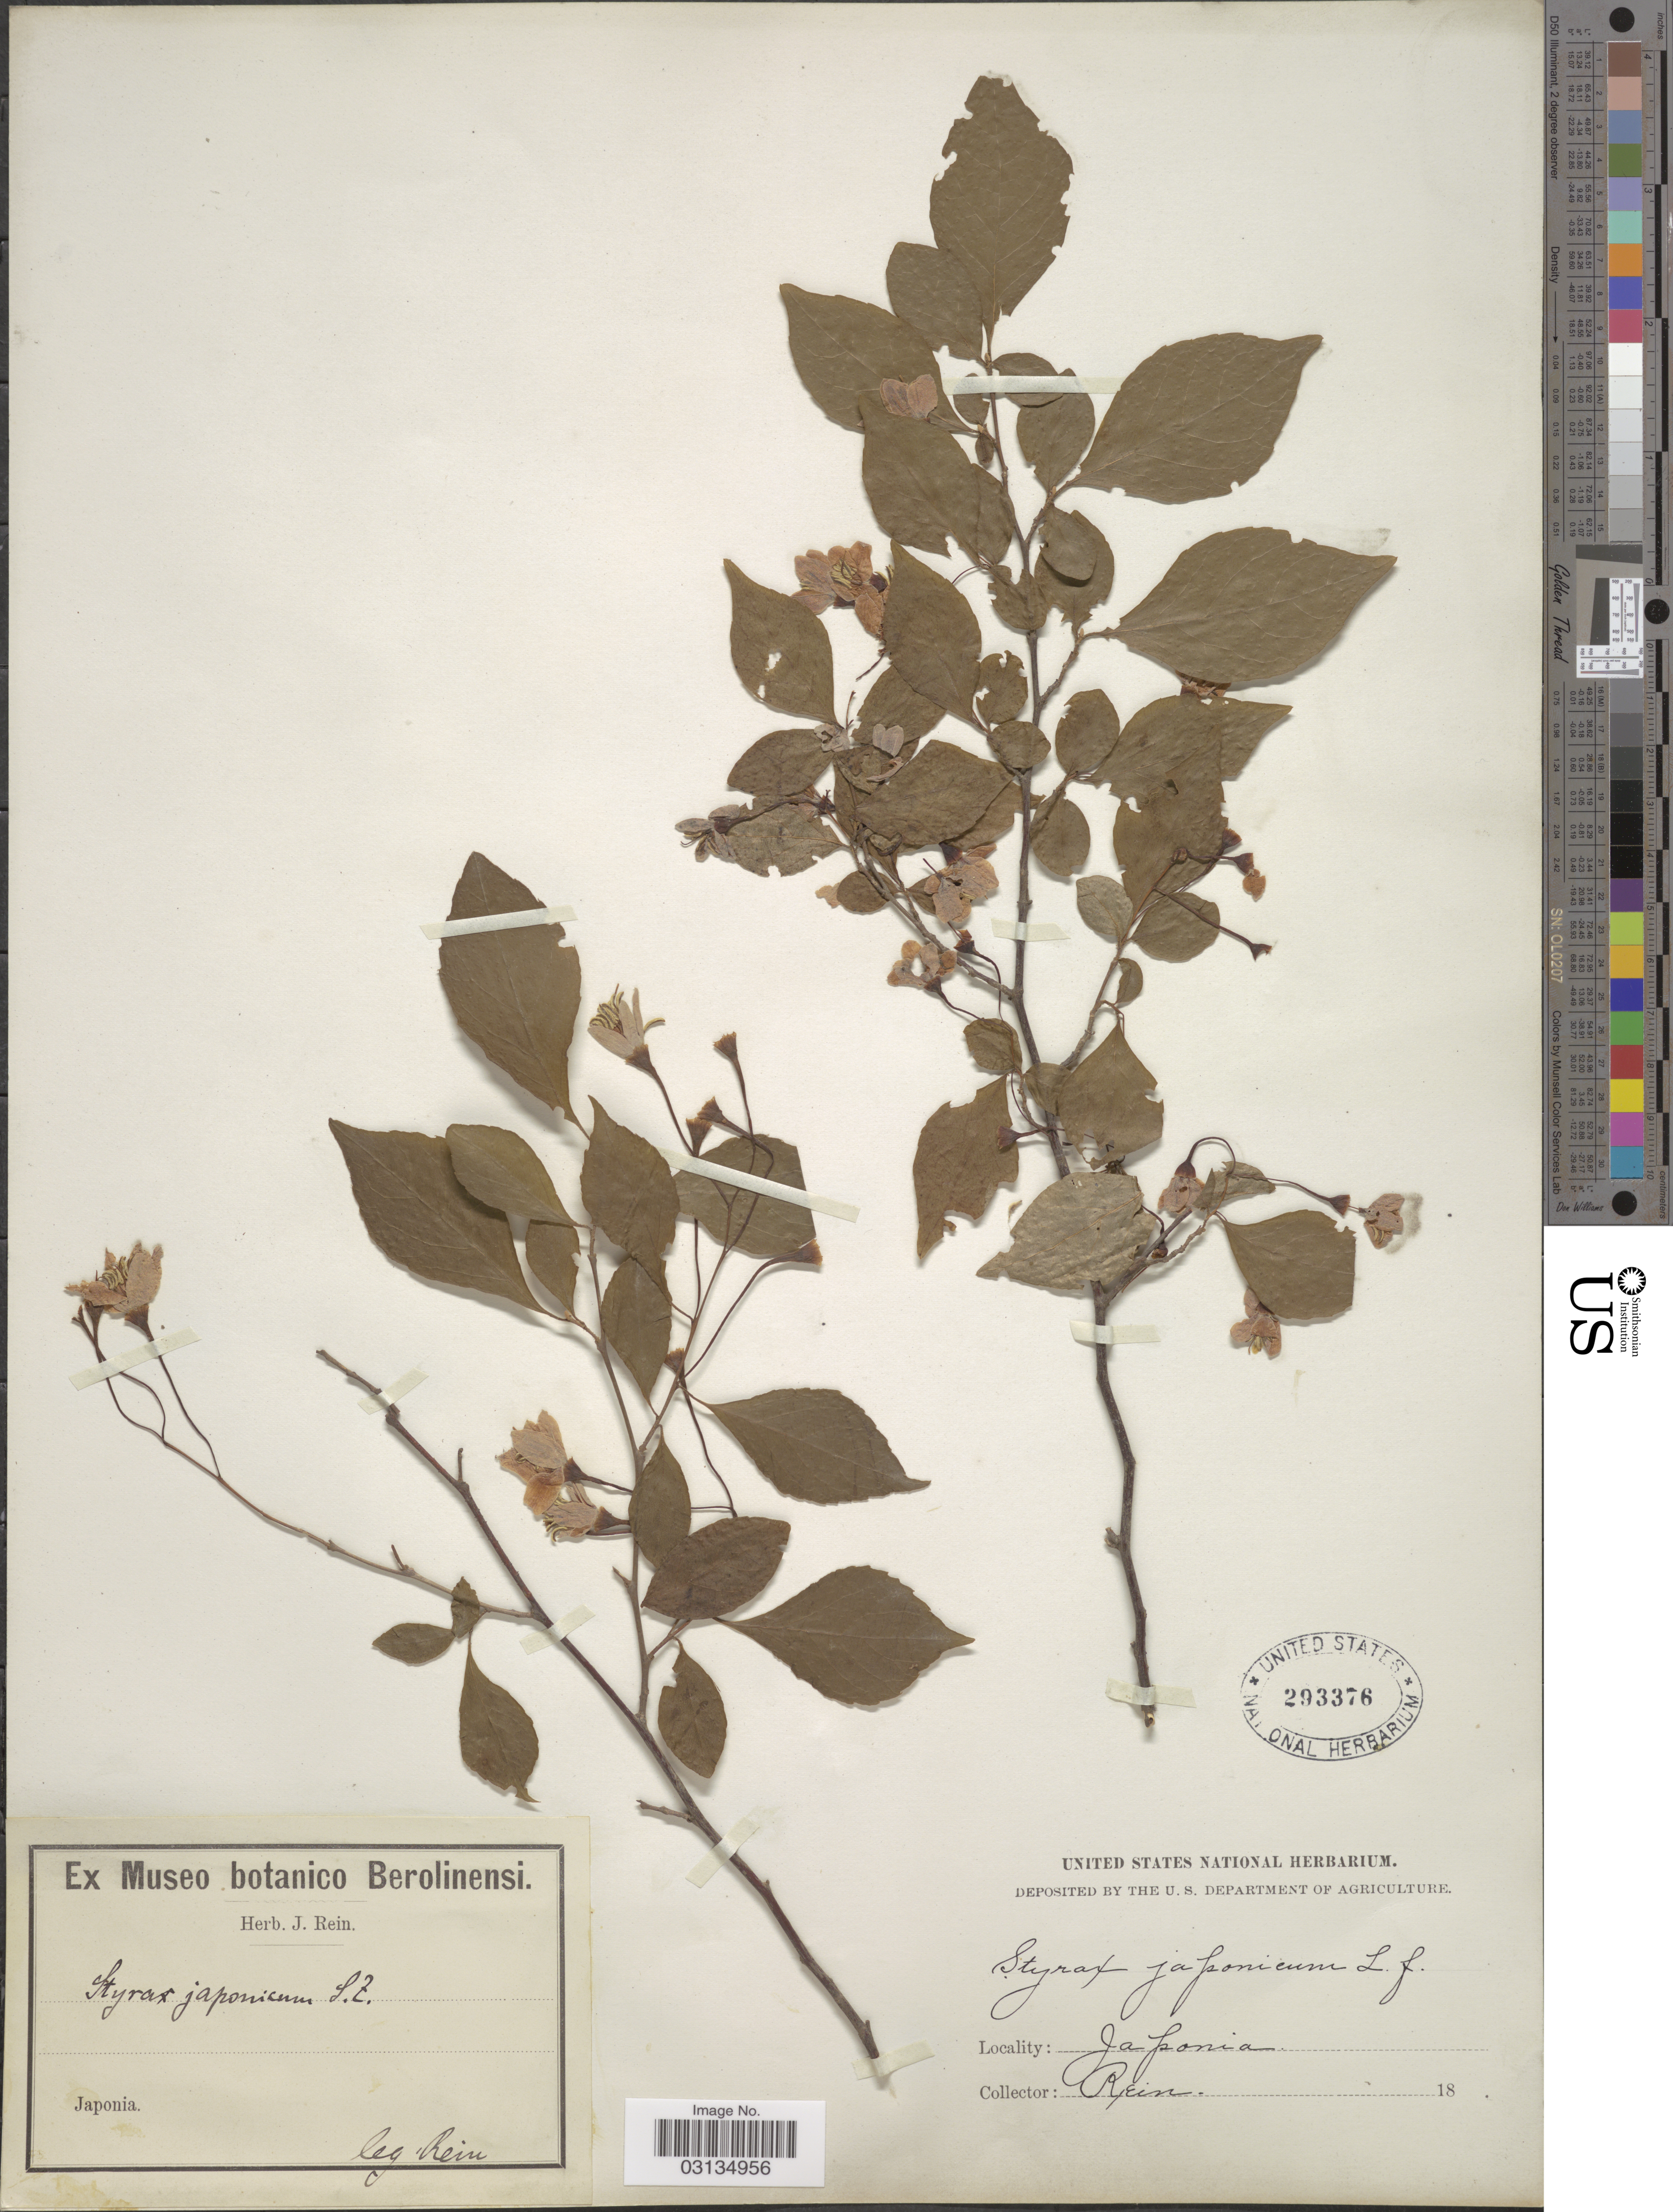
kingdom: Plantae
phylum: Tracheophyta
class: Magnoliopsida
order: Ericales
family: Styracaceae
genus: Styrax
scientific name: Styrax japonicus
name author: Siebold & Zucc.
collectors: J. Rein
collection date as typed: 18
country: Japan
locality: Japonia.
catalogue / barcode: US 293376